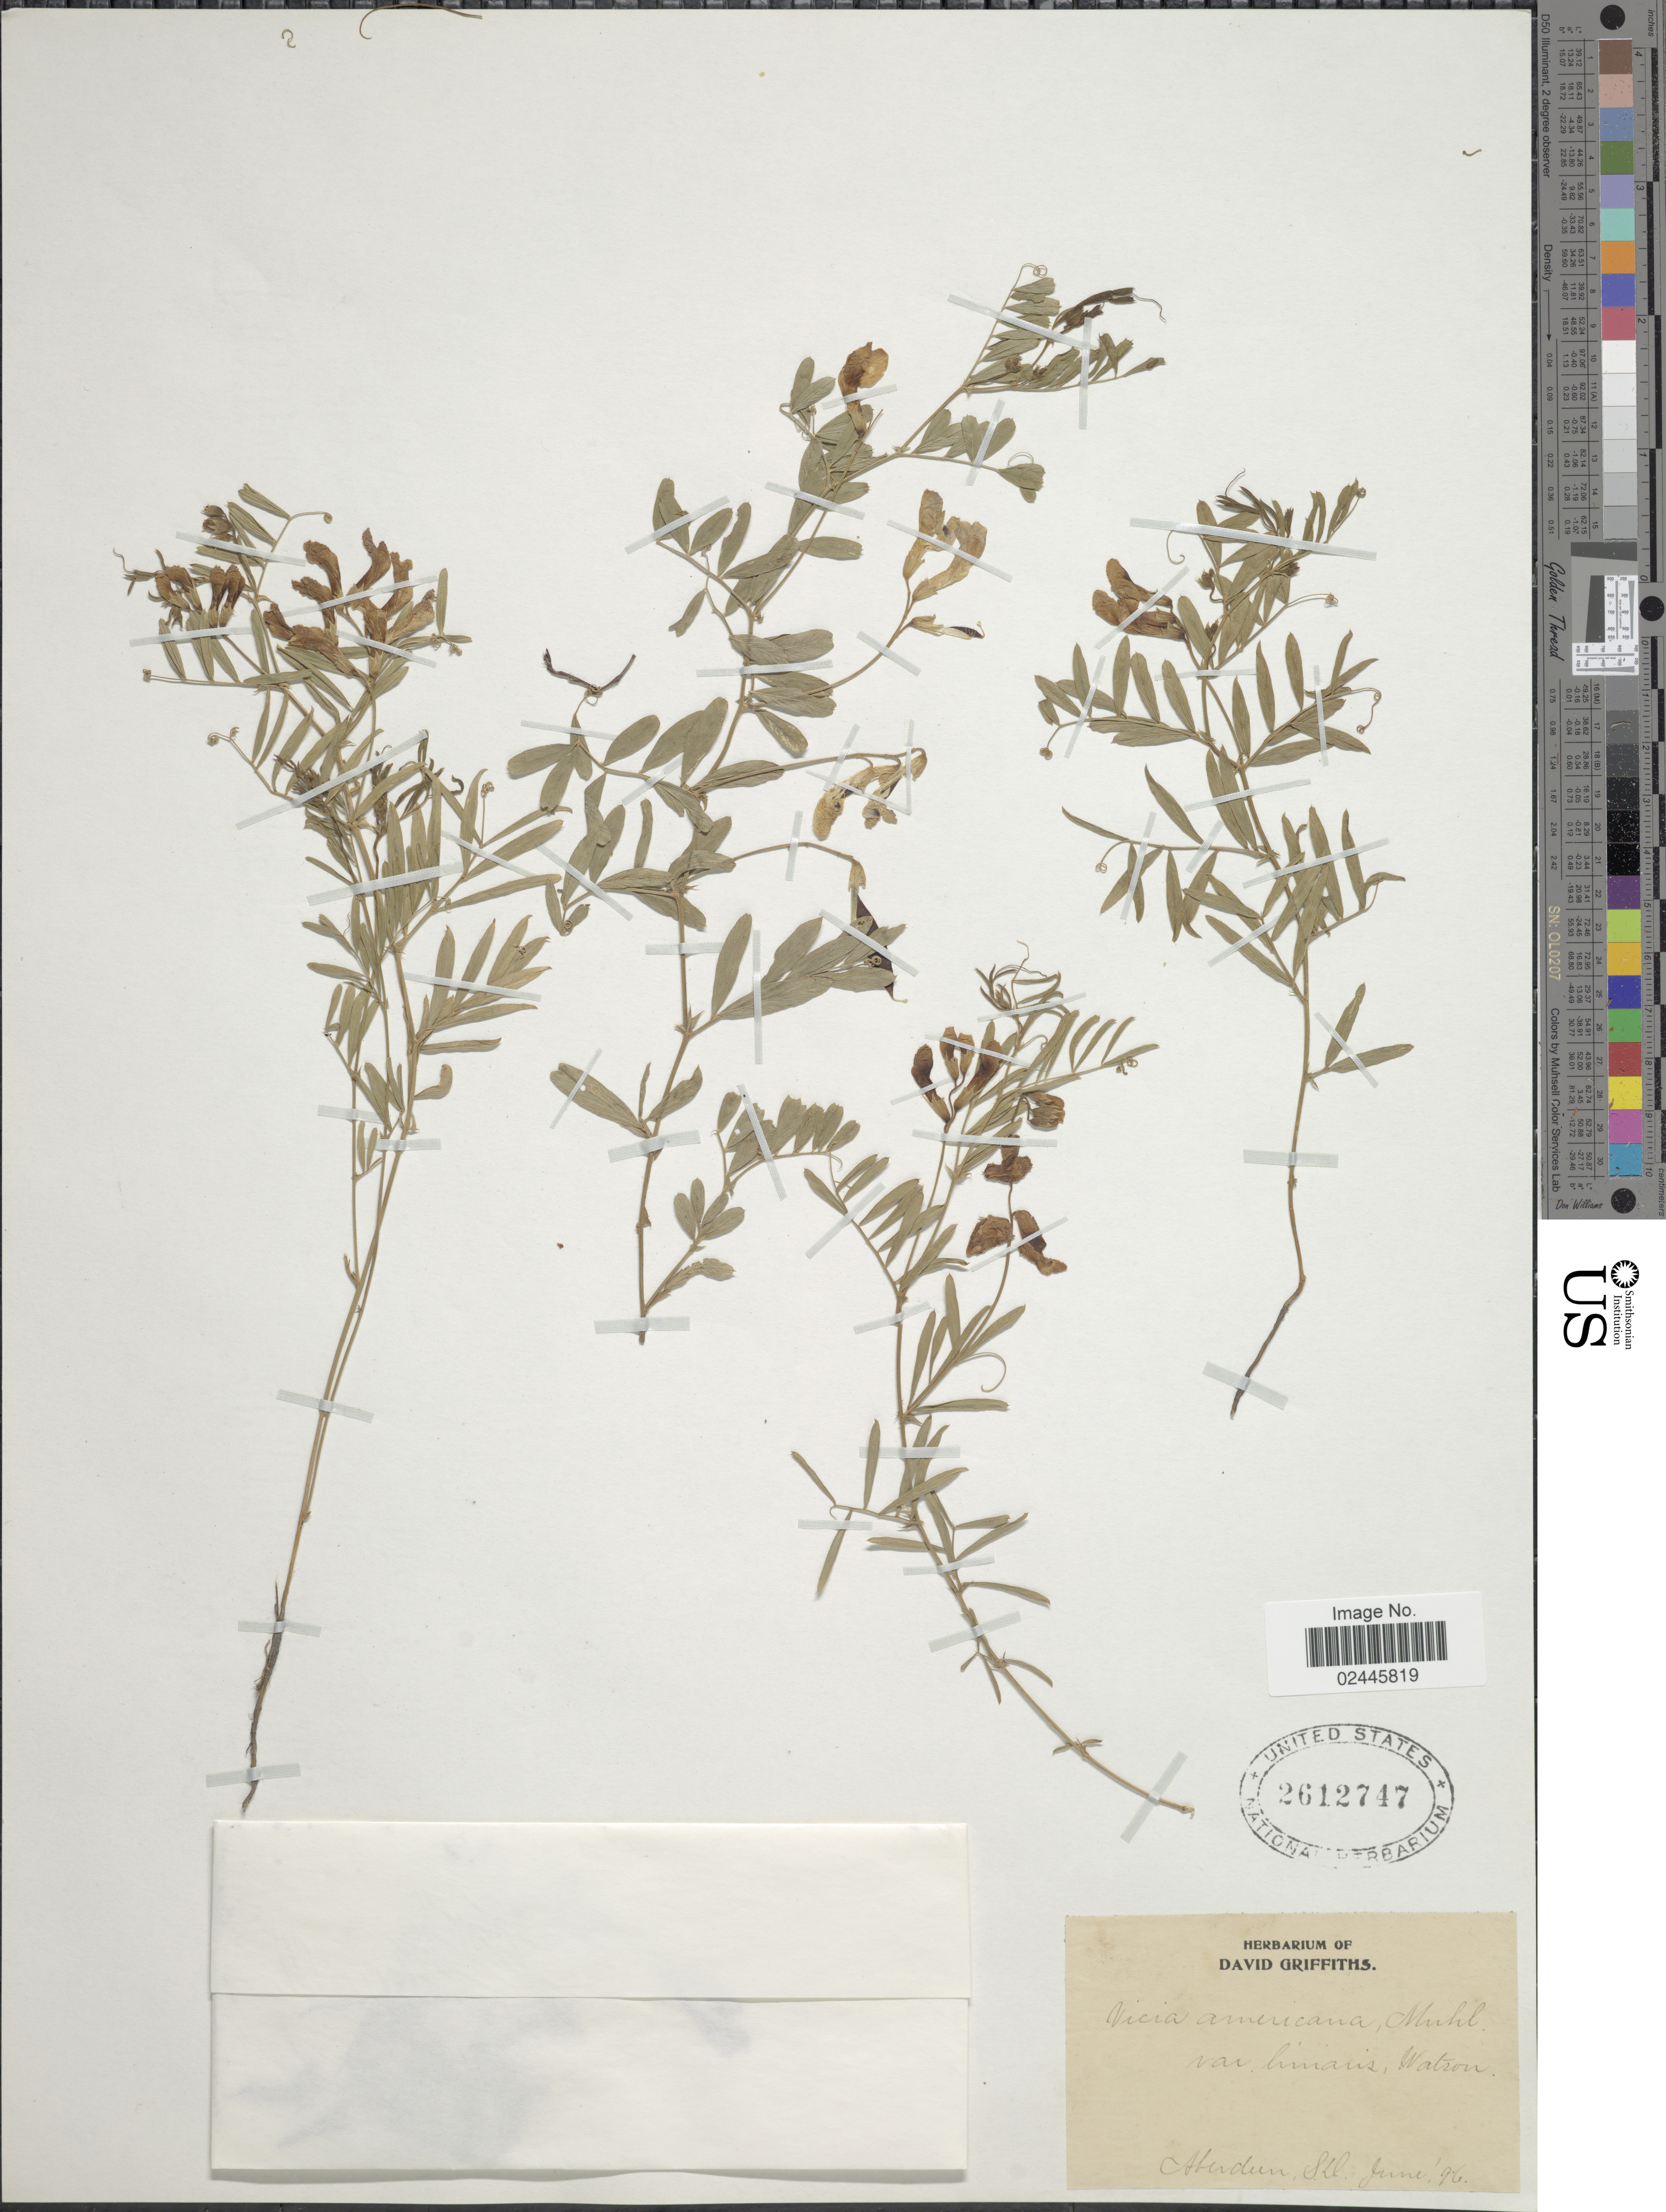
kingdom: Plantae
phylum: Tracheophyta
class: Magnoliopsida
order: Fabales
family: Fabaceae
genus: Vicia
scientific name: Vicia americana var. minor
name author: Hook.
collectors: ex herb. David Griffiths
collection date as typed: Transcribed d/m/y: /6/96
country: United States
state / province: South Dakota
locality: Aberdeen, S.D.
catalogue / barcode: US 2612747